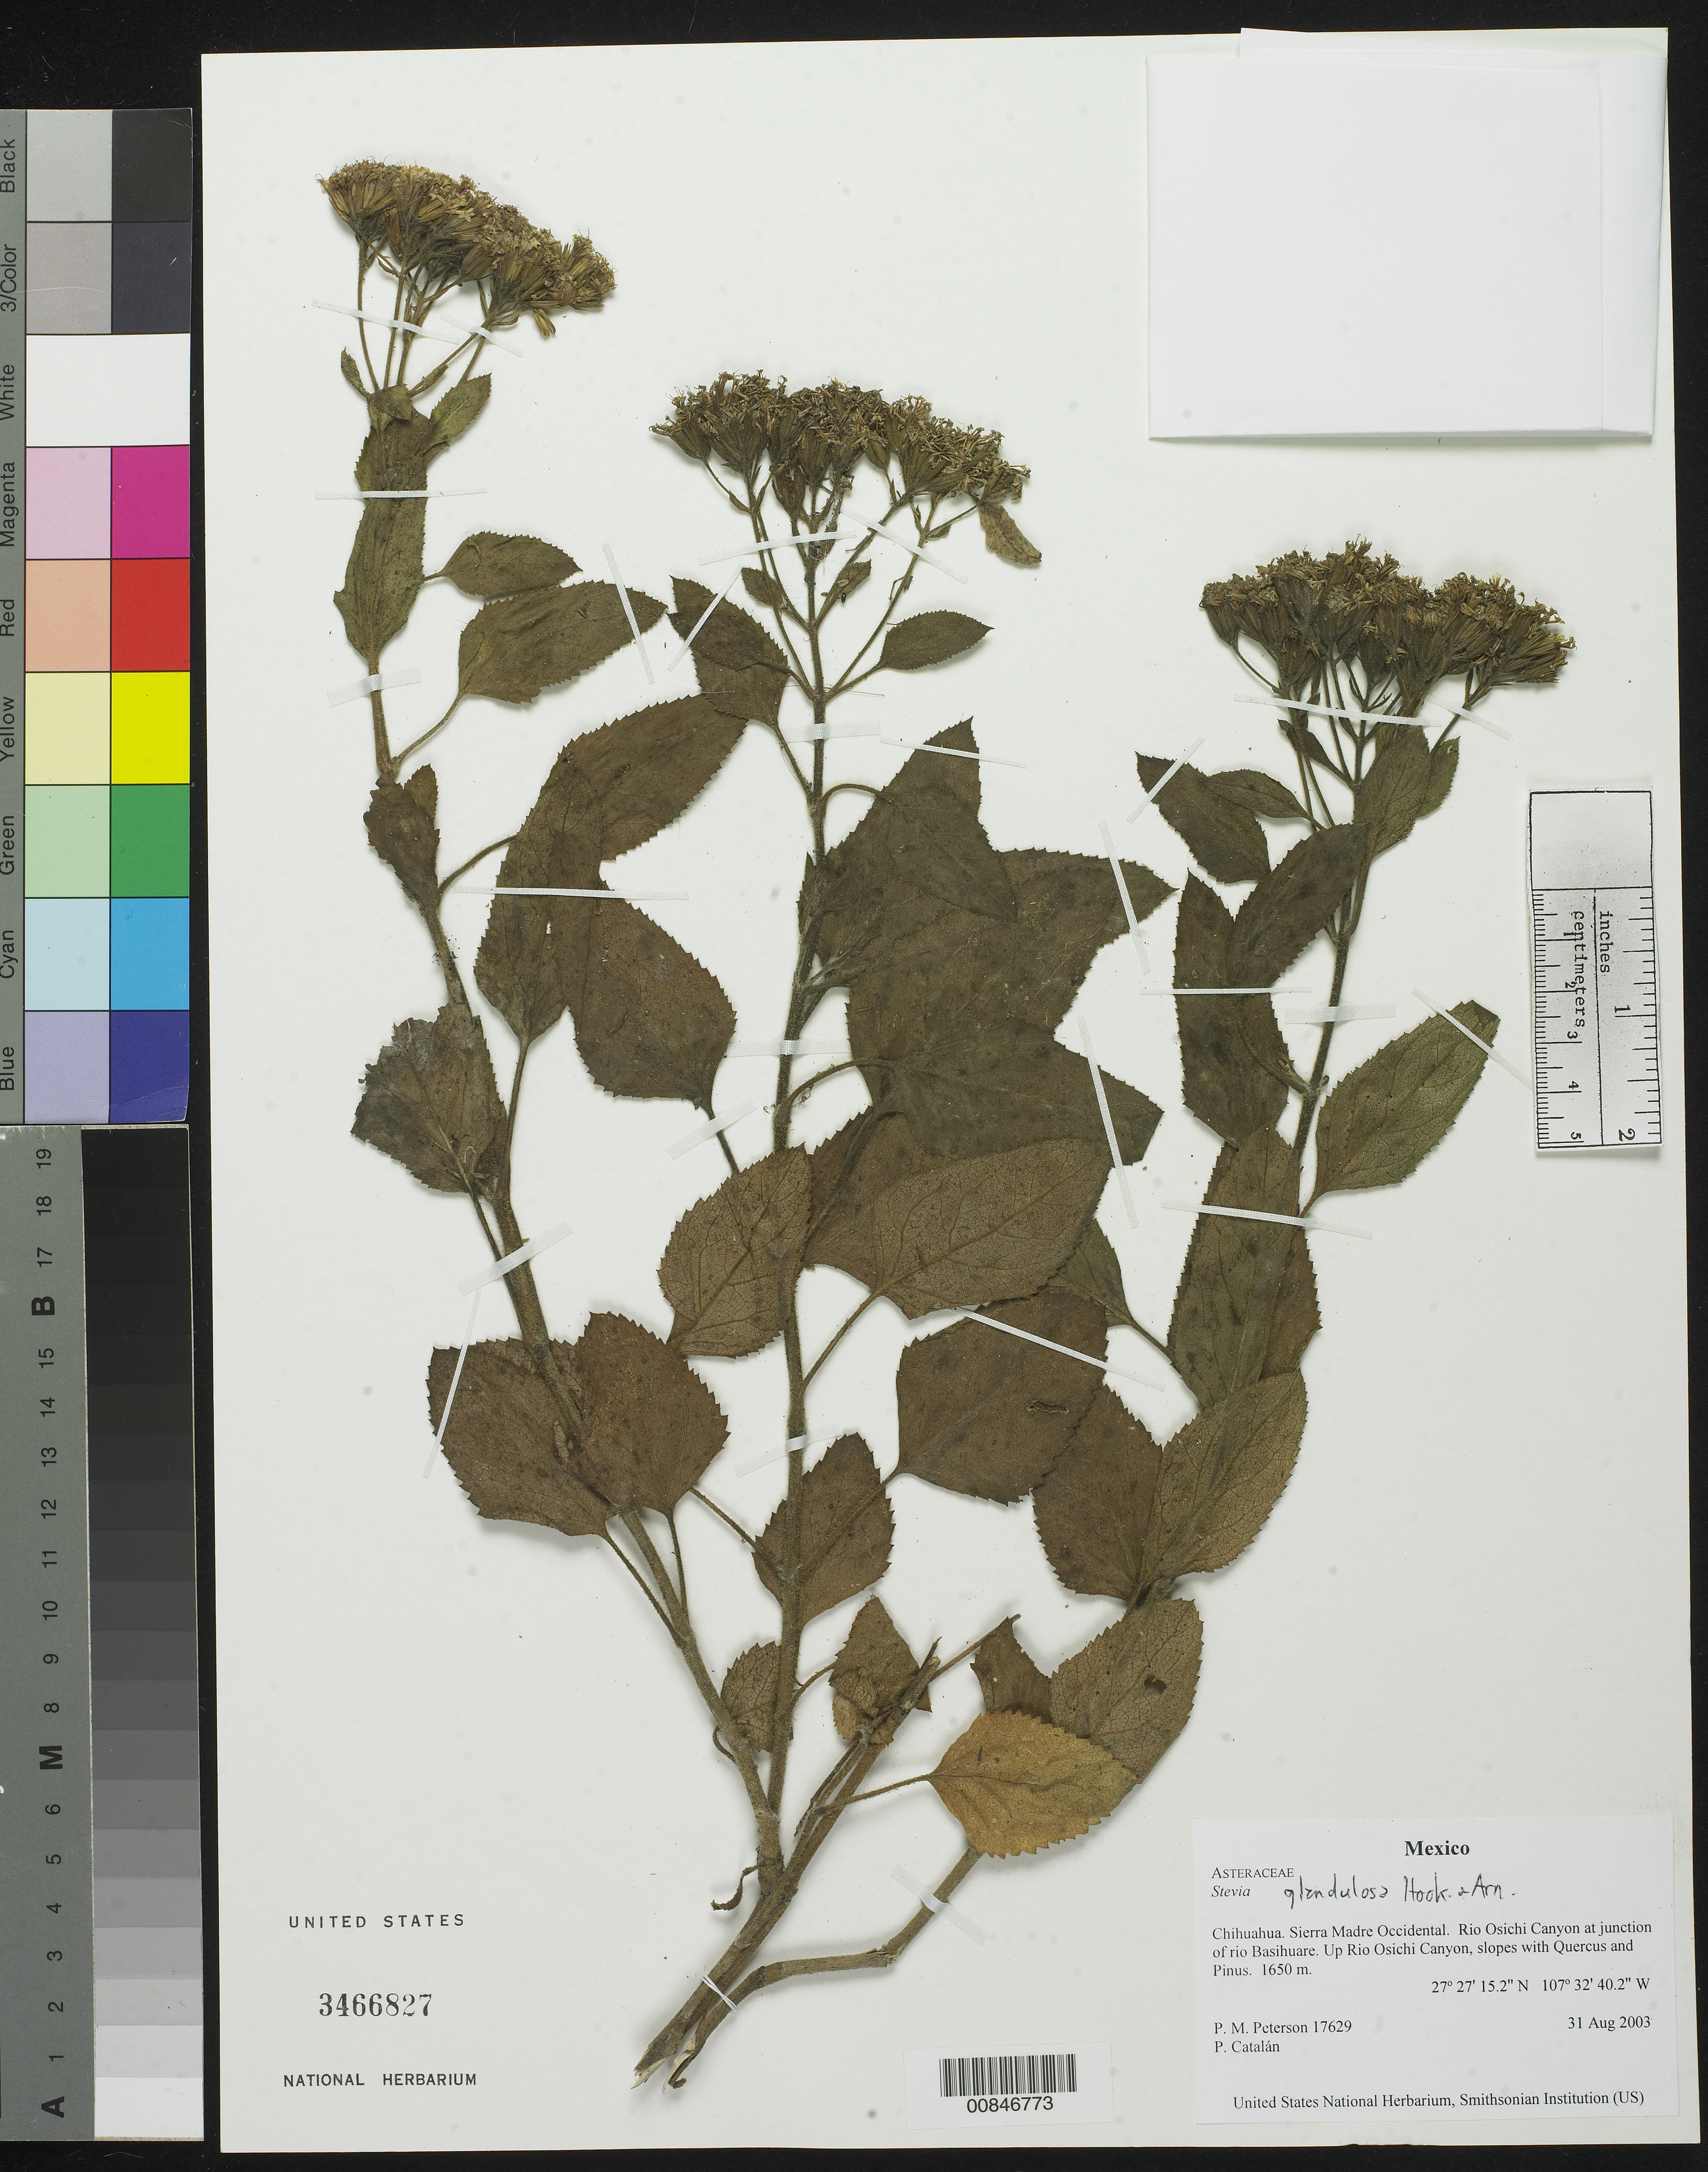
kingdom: Plantae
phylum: Tracheophyta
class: Magnoliopsida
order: Asterales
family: Asteraceae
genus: Stevia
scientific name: Stevia glandulosa var. glandulosa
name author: Hook. & Arn.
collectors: P. M. Peterson & P. Catalán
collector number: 17629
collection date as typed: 31 Aug 2003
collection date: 2003-08-31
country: Mexico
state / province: Chihuahua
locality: Sierra Madre Occidental. Río Osichi Canyon at junction of Río Basihuare.Up Río Osichi Canyon.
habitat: Slopes with Quercus and Pinus.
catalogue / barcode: US 3466827